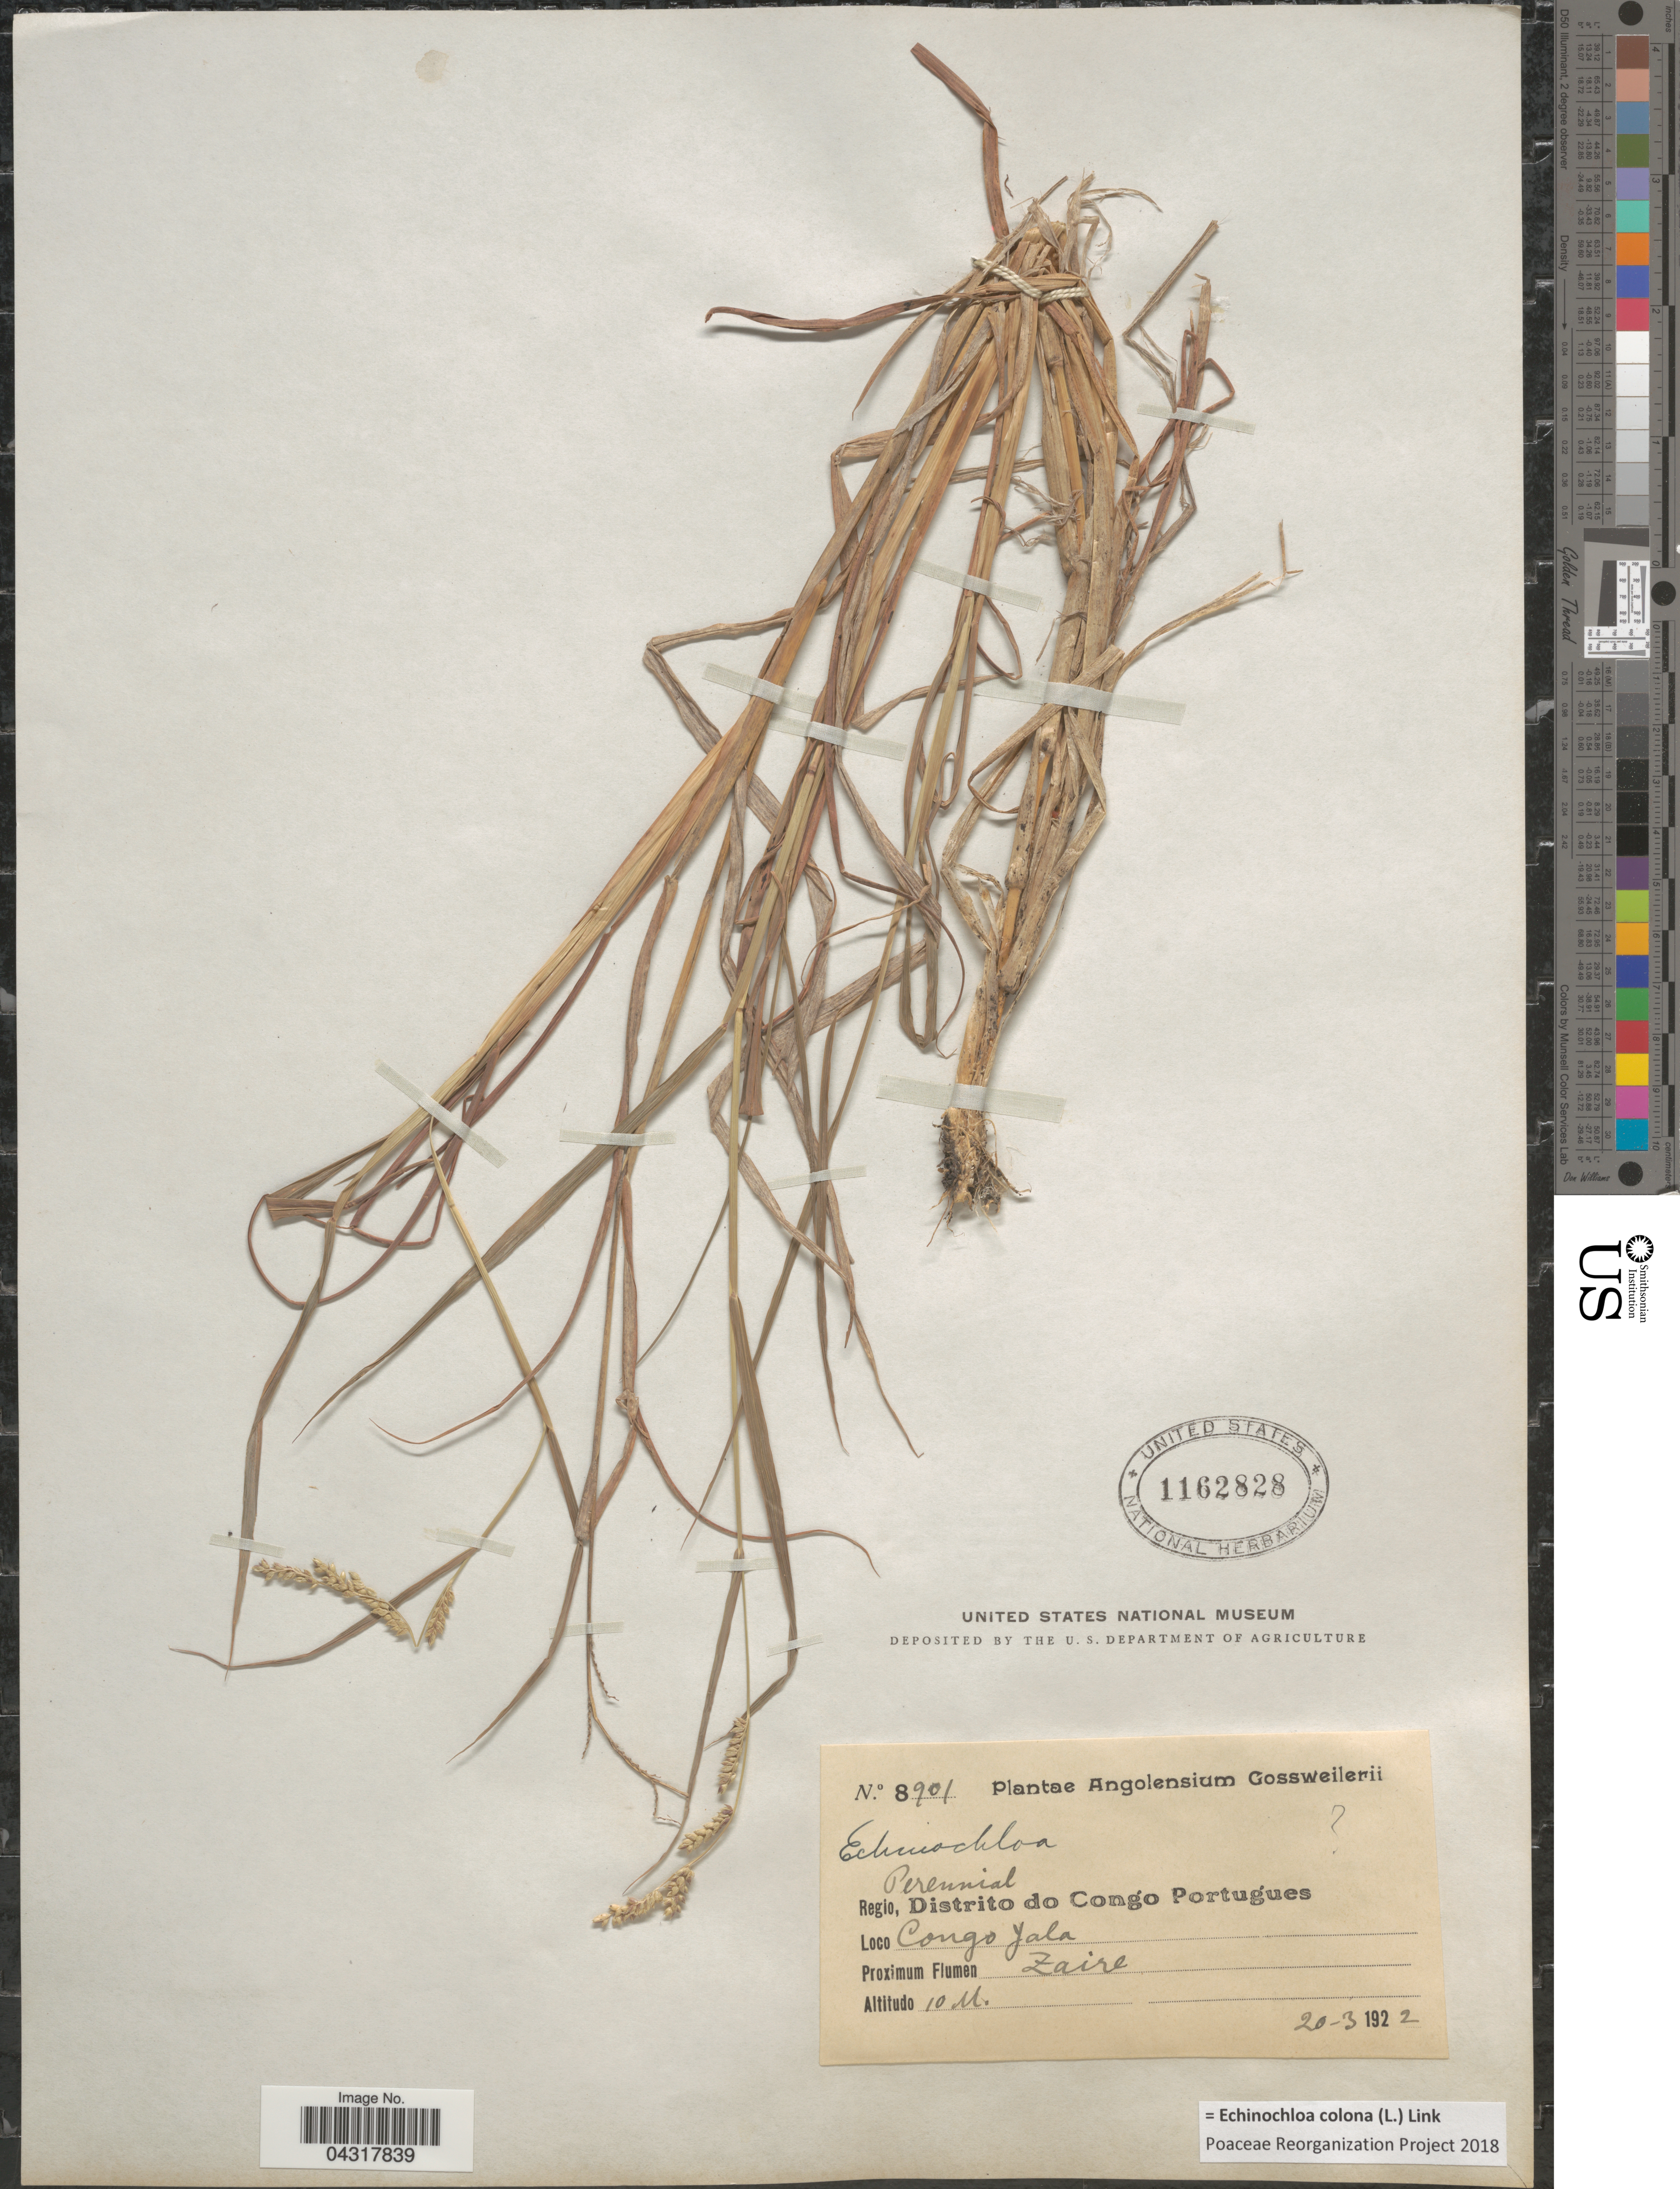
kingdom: Plantae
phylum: Tracheophyta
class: Liliopsida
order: Poales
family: Poaceae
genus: Echinochloa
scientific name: Echinochloa colona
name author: (L.) Link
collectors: -. Gossweiler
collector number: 8901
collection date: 1922-03-20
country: Angola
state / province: Zaire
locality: Regio, Distrito do Cong Portugues. Congo Yala. Proximum Flumen Zaire.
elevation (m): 10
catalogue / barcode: US 1162828